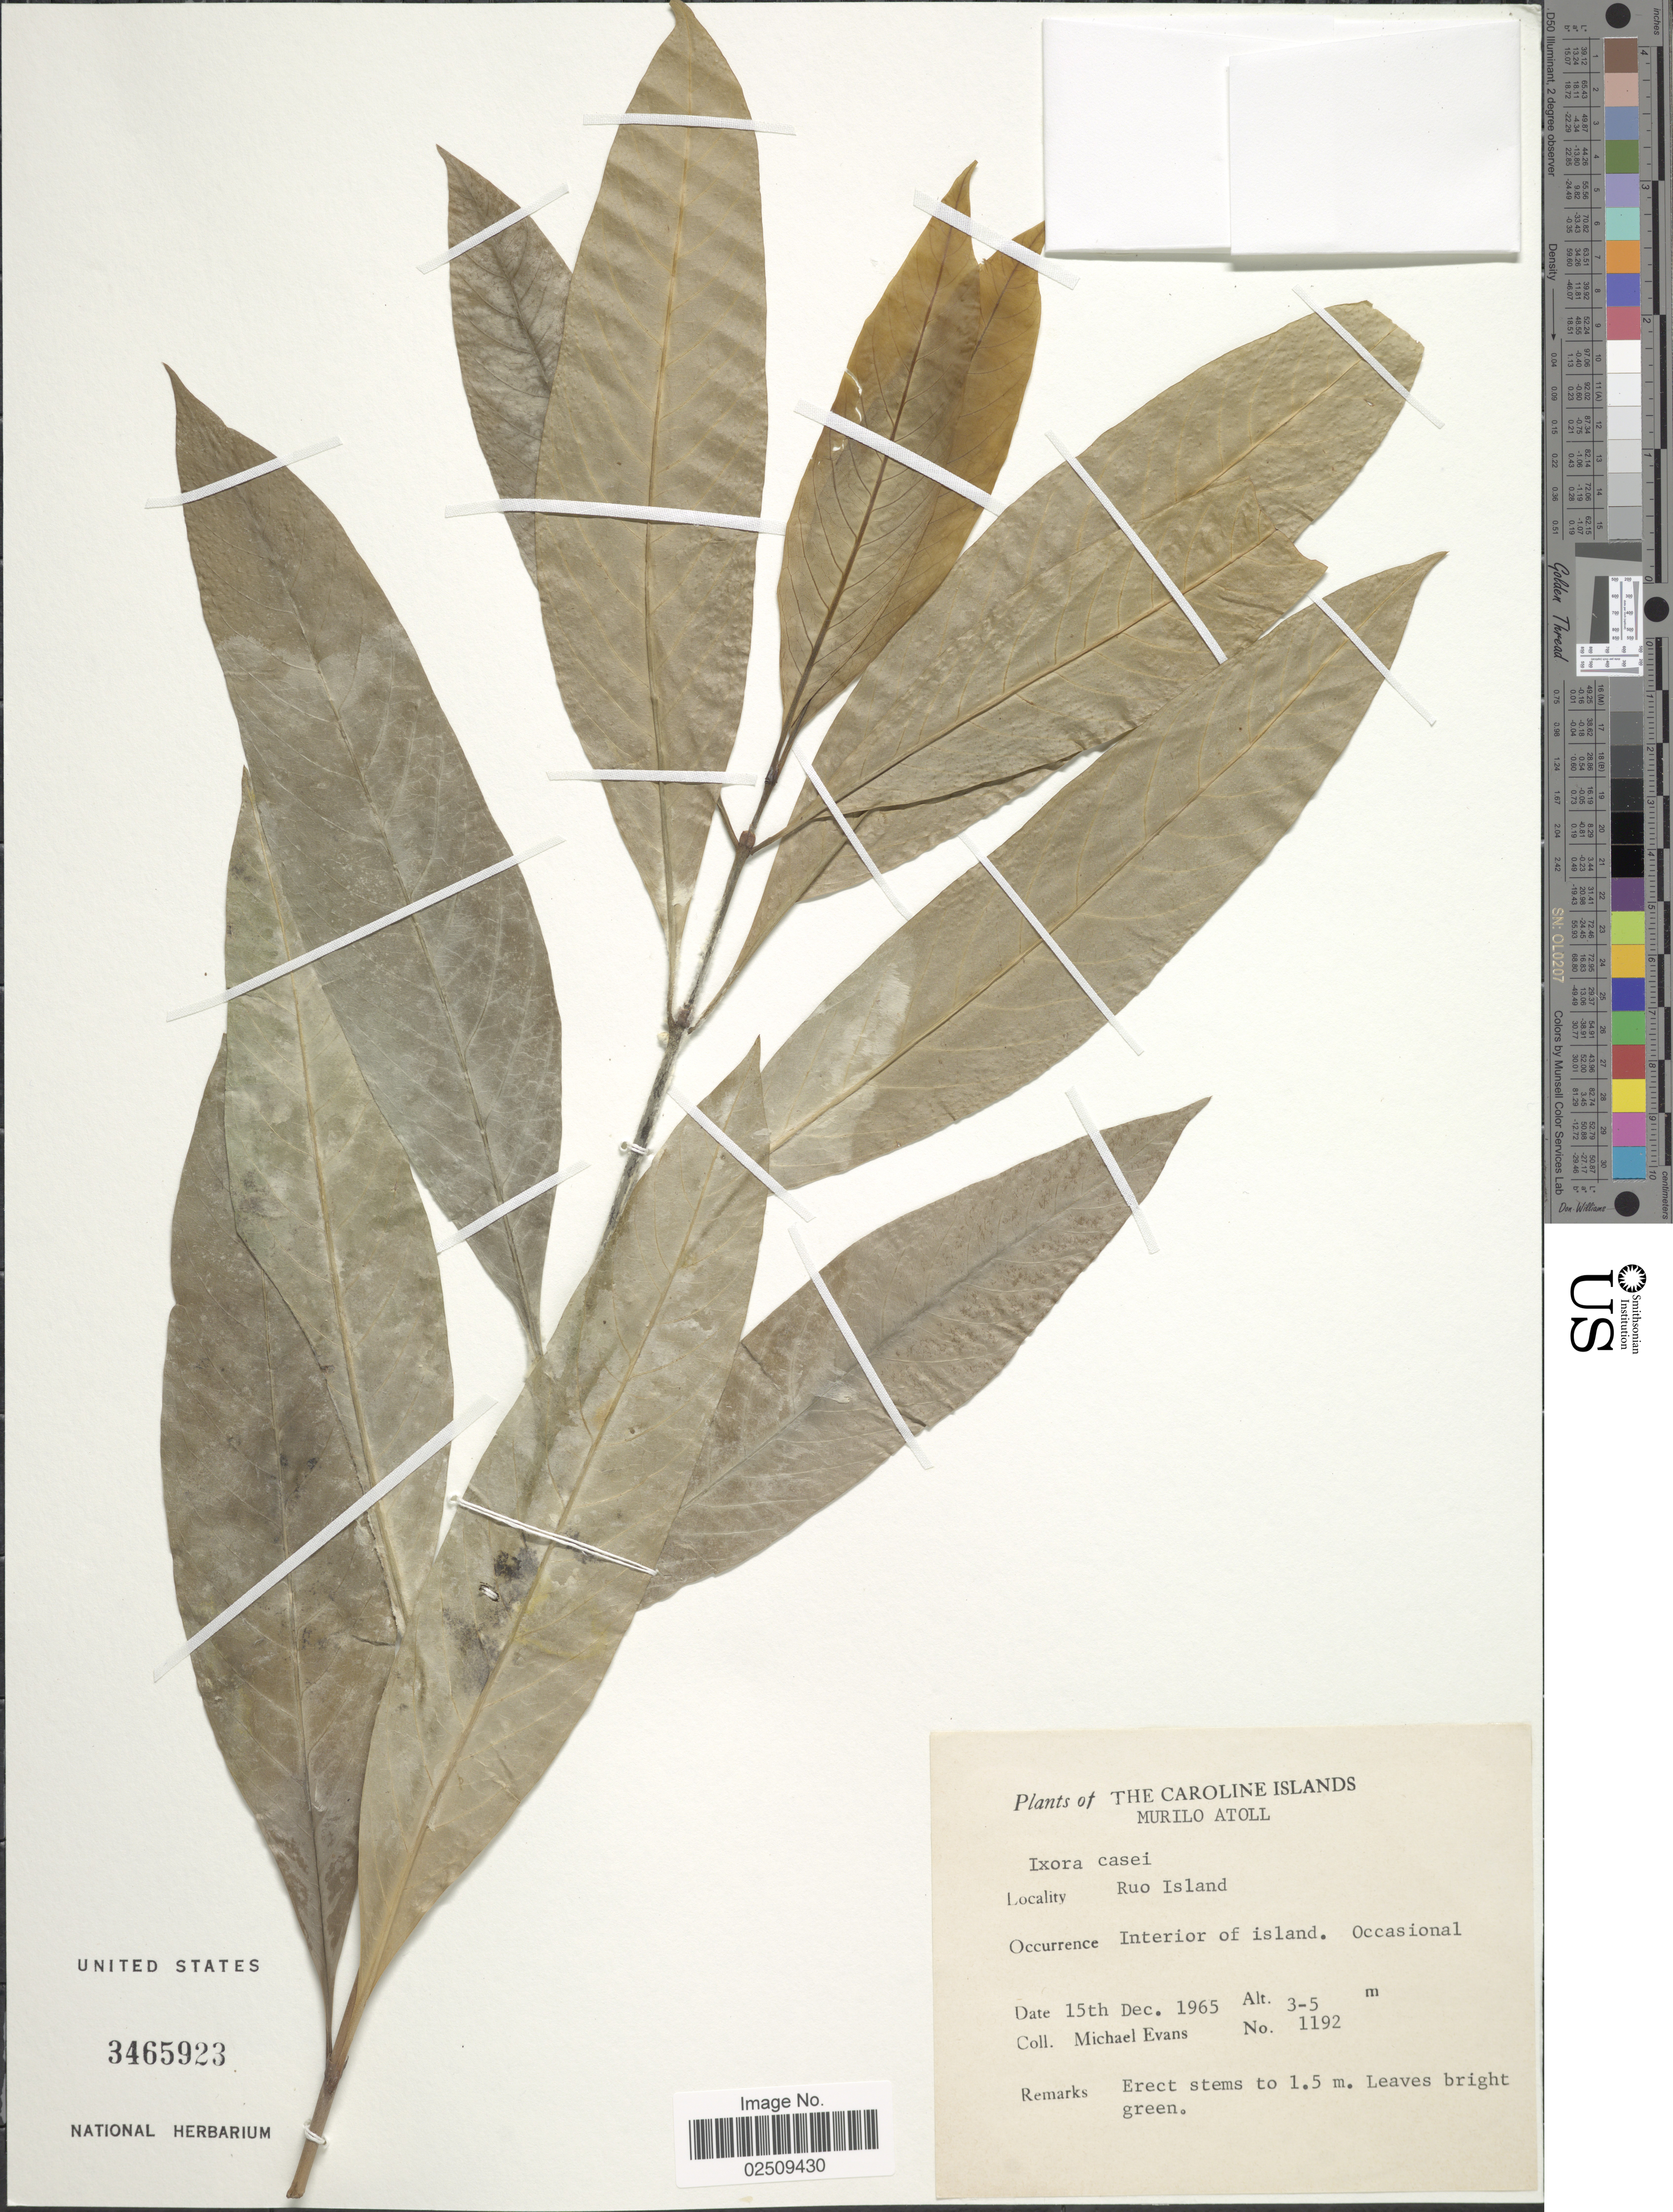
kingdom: Plantae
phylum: Tracheophyta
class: Magnoliopsida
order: Gentianales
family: Rubiaceae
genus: Ixora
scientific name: Ixora casei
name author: Hance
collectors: M. Evans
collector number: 1192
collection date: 1965-12-15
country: Micronesia, Federated States of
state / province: Truk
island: Murilo Atoll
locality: Murilo Atoll, Ruo Island. Occasional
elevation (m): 3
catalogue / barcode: US 3465923